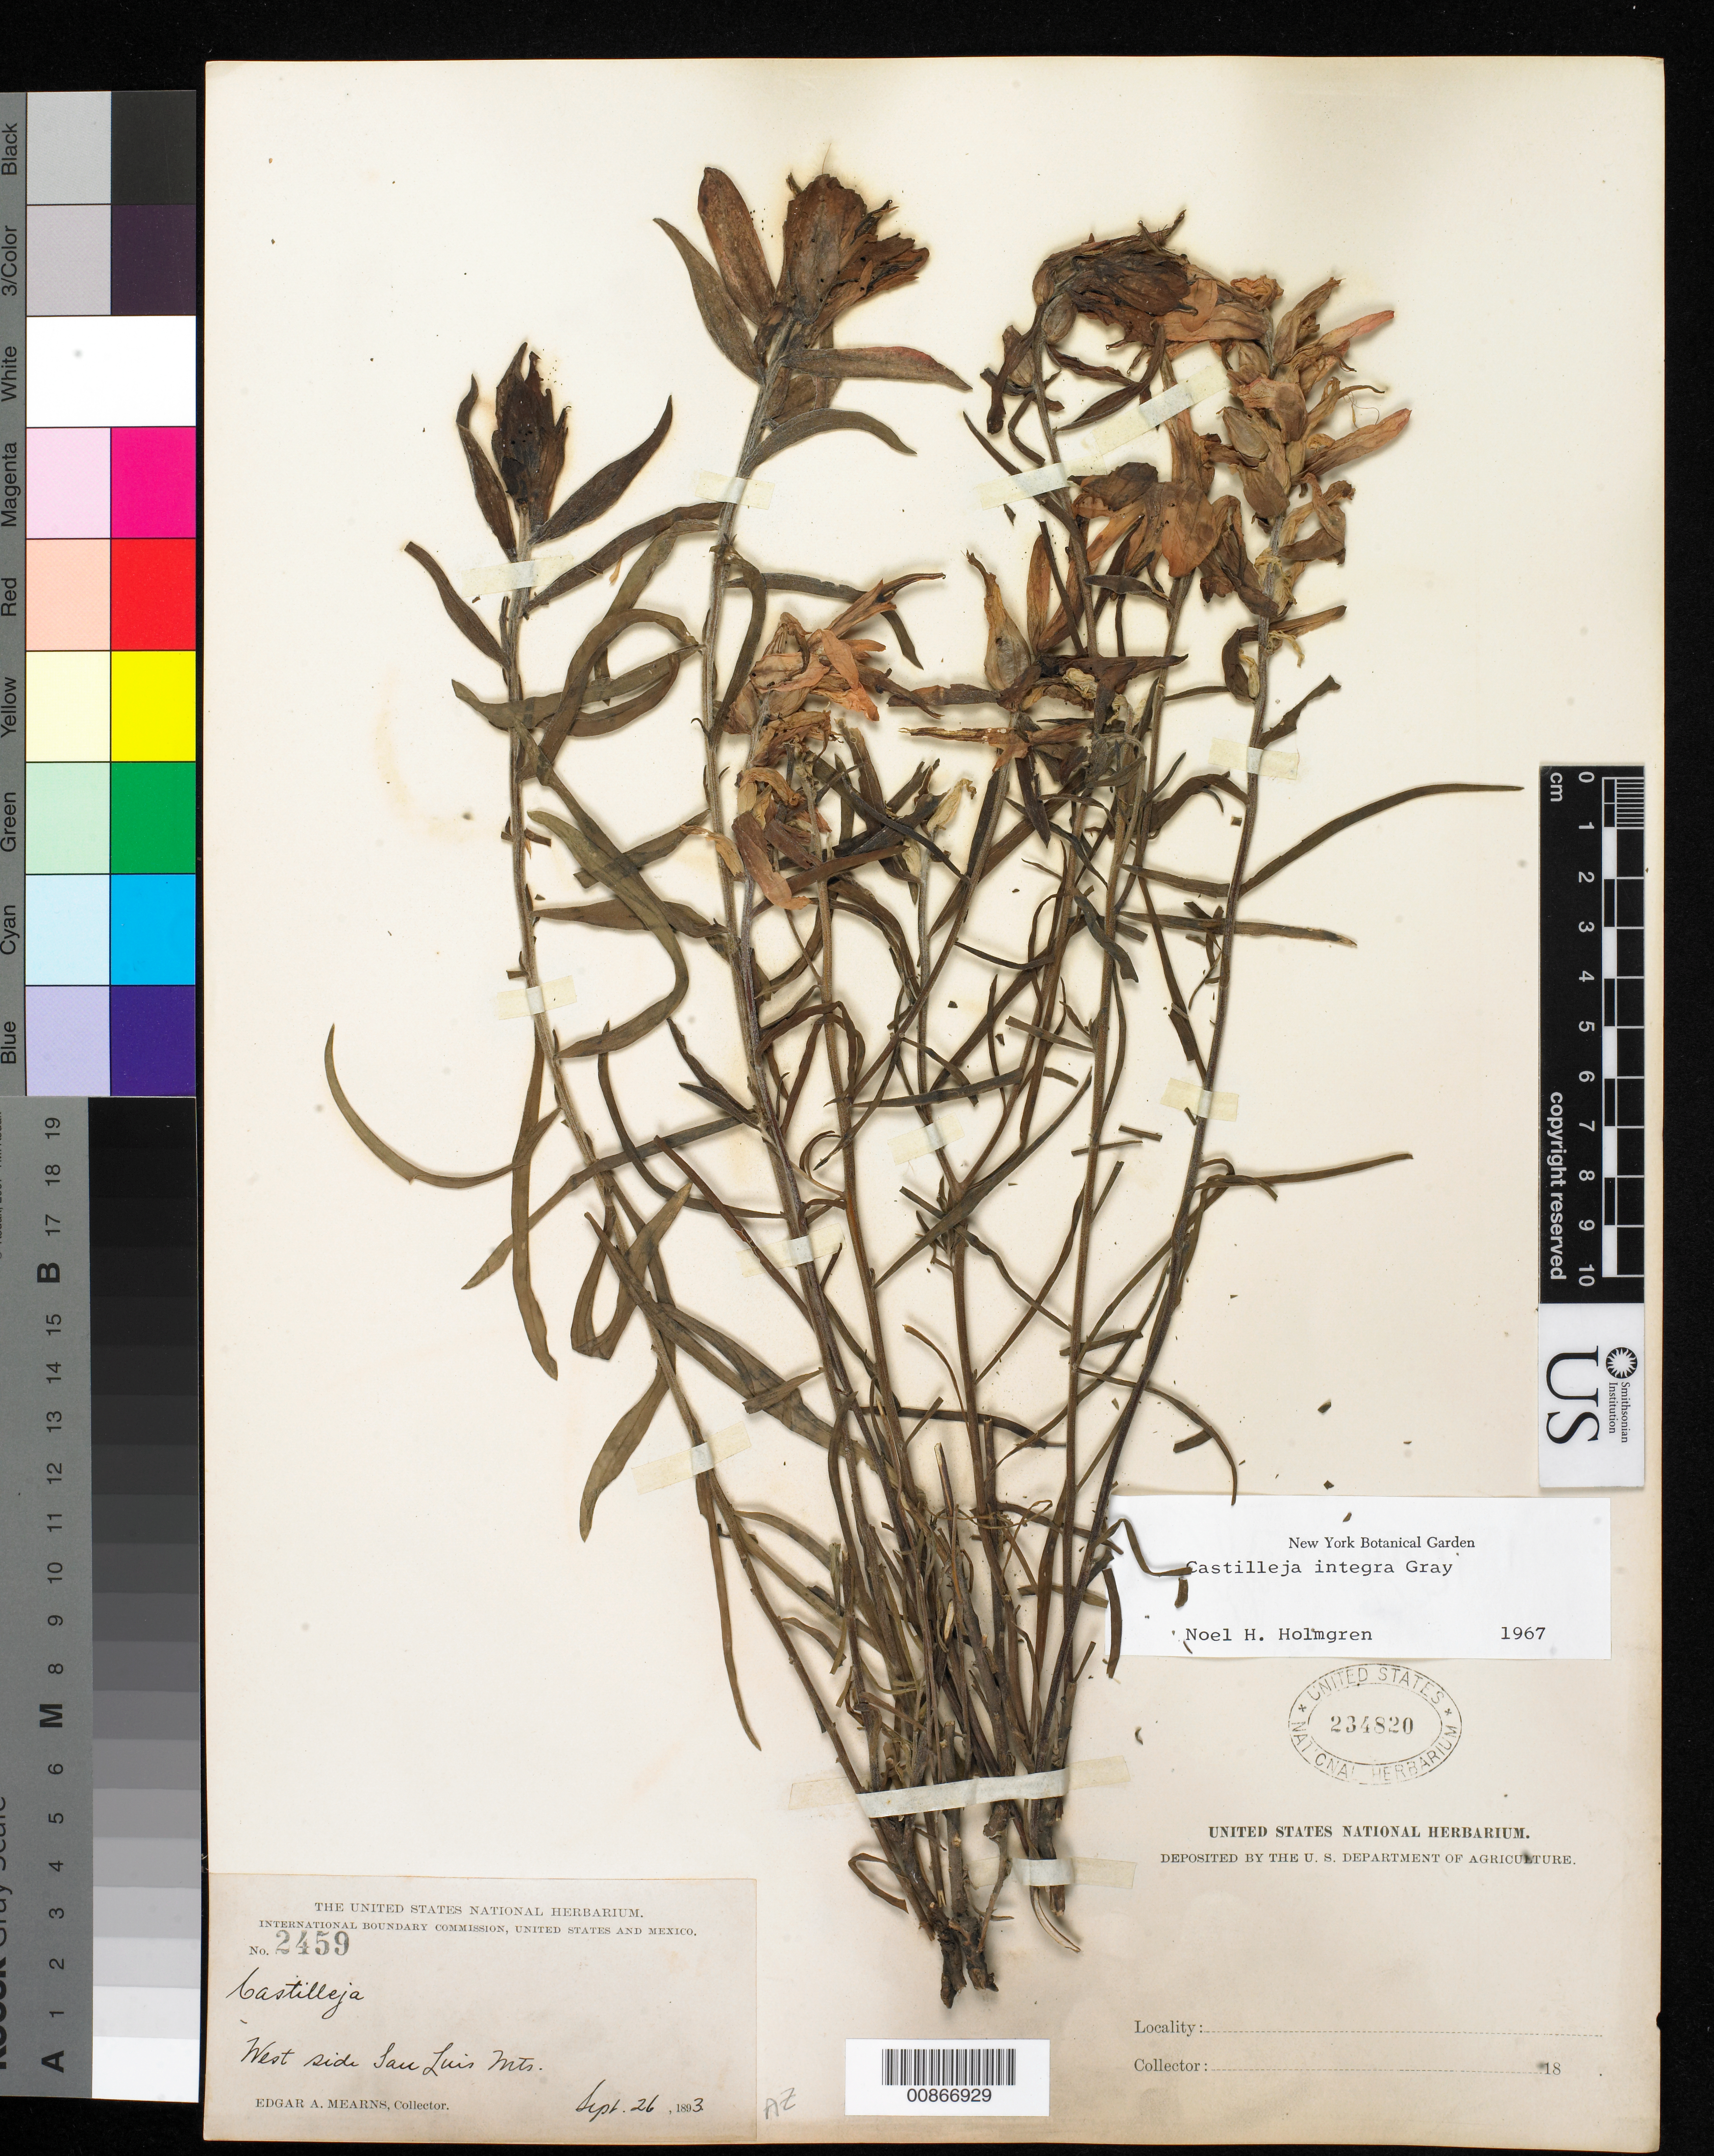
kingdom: Plantae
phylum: Tracheophyta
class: Magnoliopsida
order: Lamiales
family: Orobanchaceae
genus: Castilleja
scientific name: Castilleja integra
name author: A. Gray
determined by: Holmgren, N. H., (NY), New York Botanical Garden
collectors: E. A. Mearns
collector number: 2459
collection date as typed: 26 Sep 1893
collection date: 1893-09-26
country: United States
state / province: Arizona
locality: West side of San Luis Mts.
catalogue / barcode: US 234820